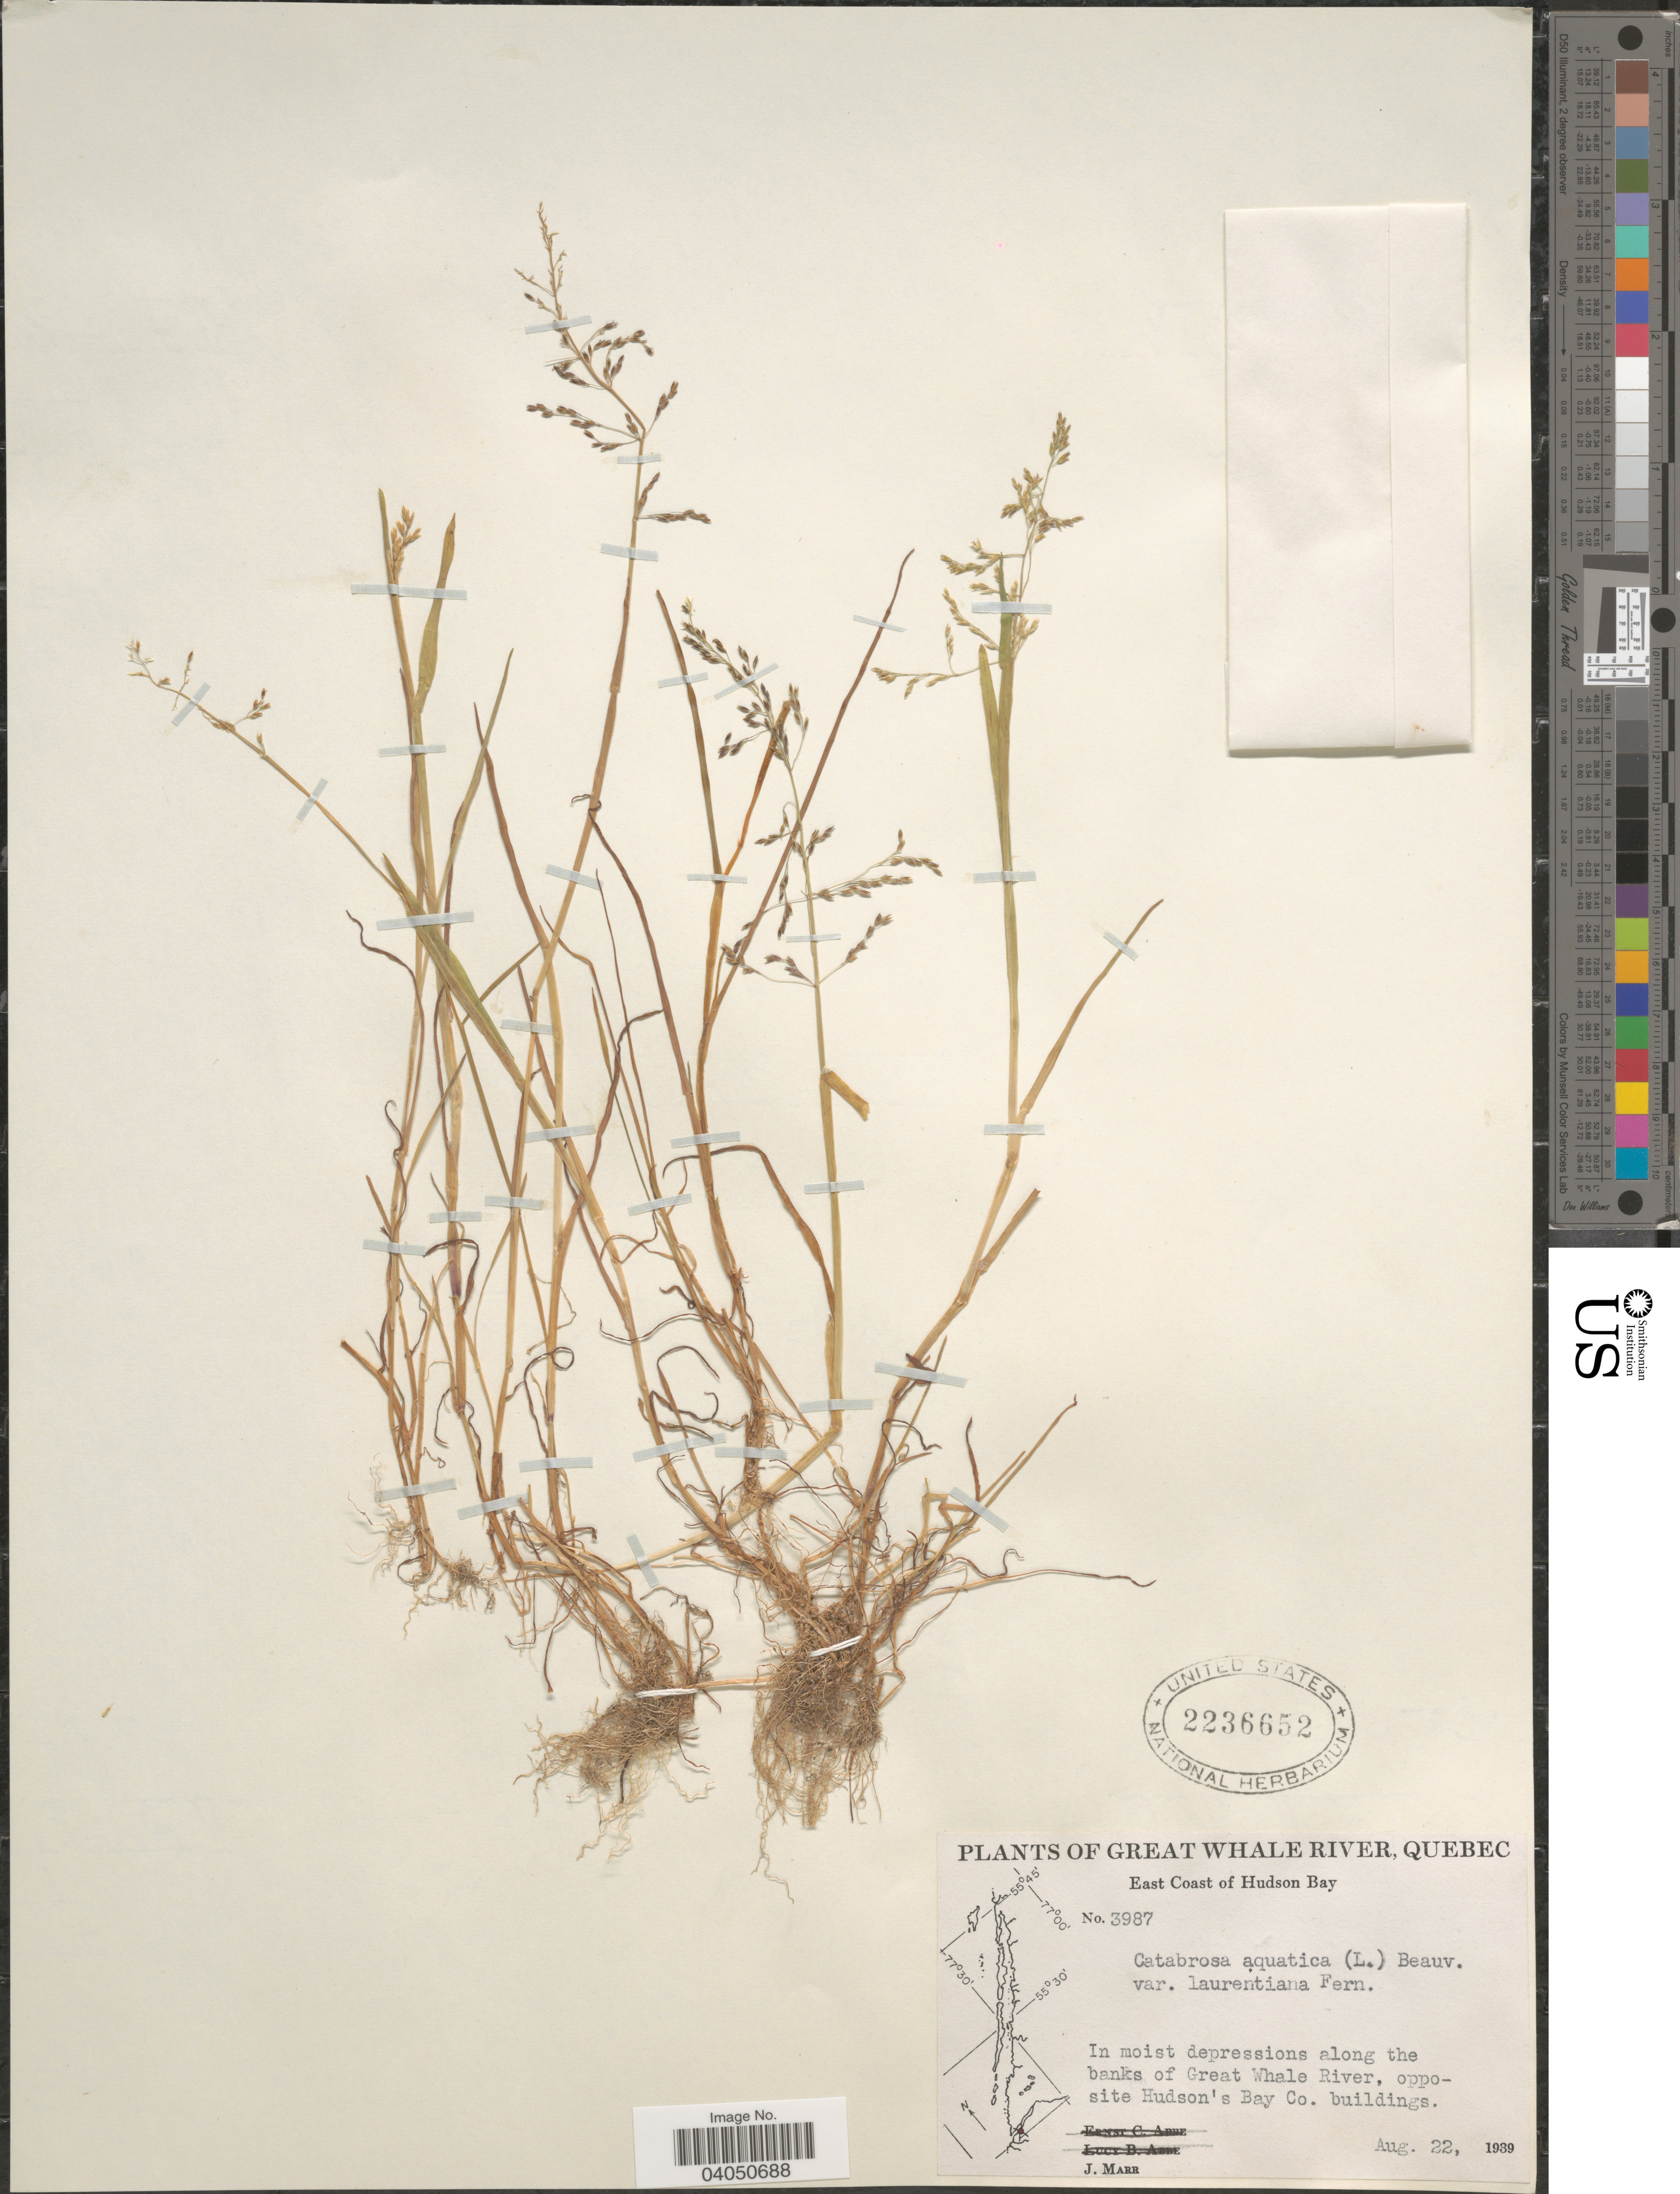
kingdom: Plantae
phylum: Tracheophyta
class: Liliopsida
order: Poales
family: Poaceae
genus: Catabrosa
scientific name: Catabrosa aquatica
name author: (L.) P. Beauv.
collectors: J. Marr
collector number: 3987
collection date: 1939-08-22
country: Canada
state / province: Quebec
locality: Great Whale River. East Coast of Hudson Bay. In moist depressions along the banks of Great Whale River, opposite Hudson's Bay Co. buildings.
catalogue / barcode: US 2236652